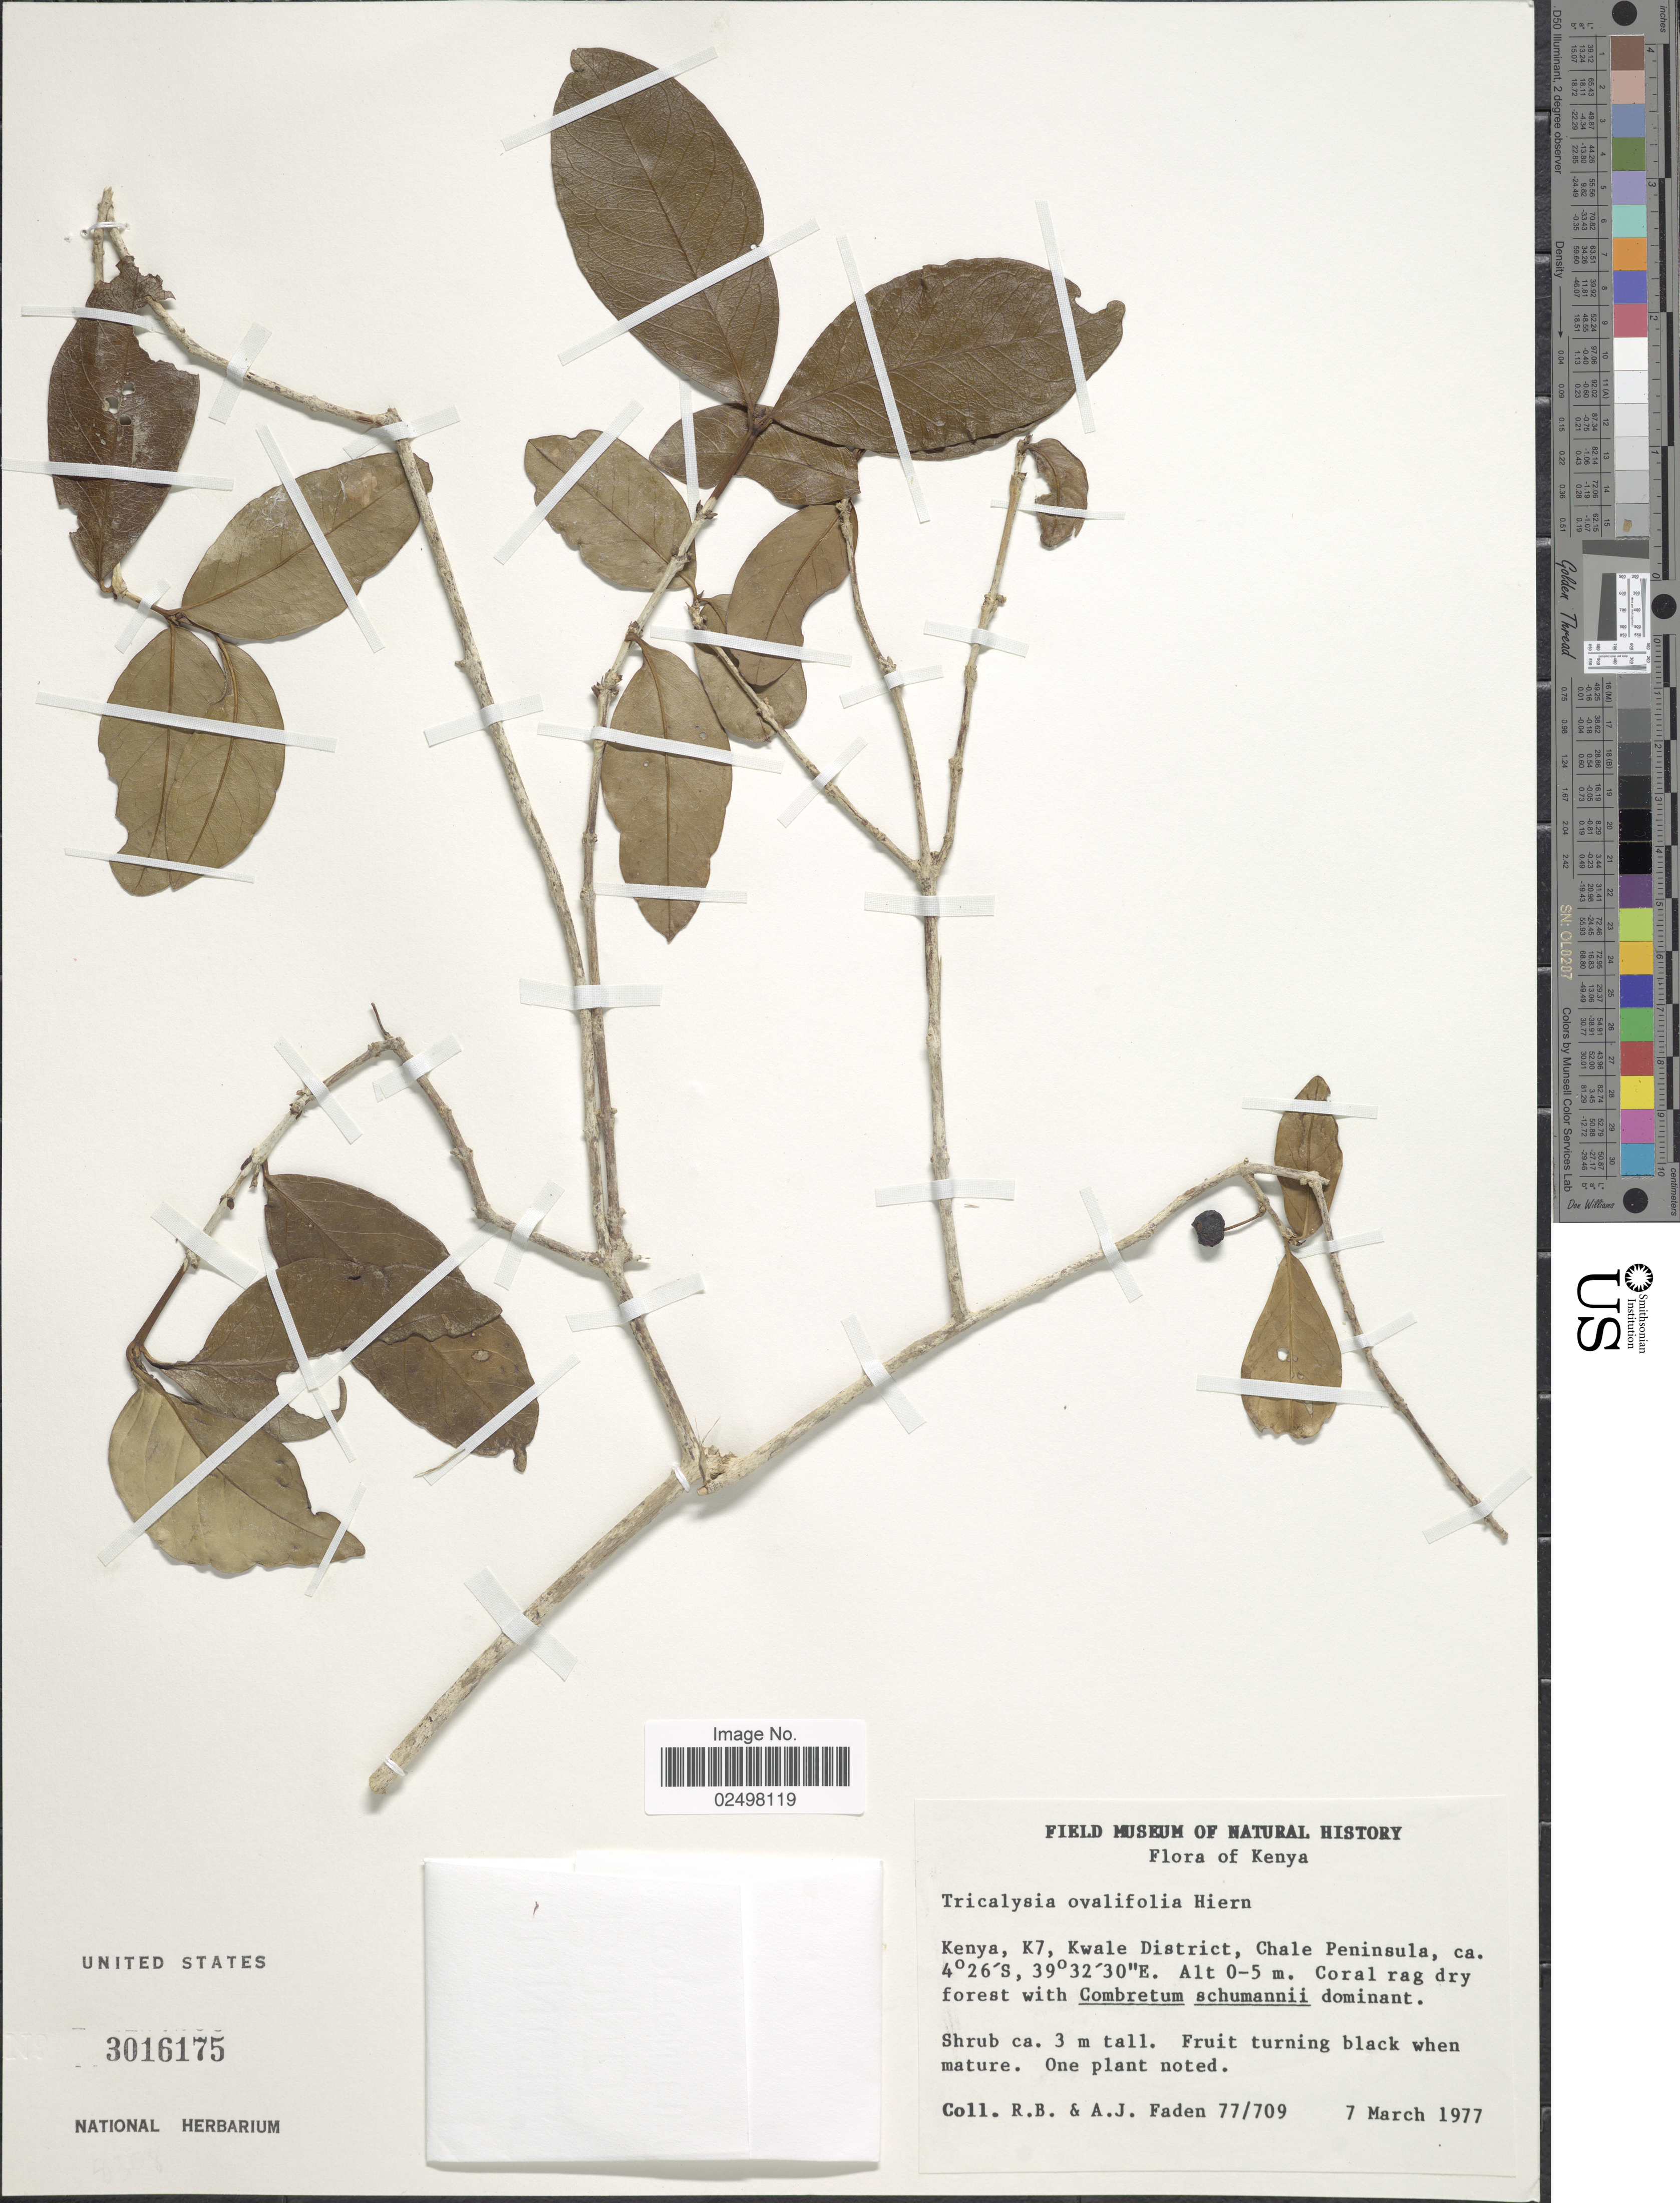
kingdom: Plantae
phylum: Tracheophyta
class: Magnoliopsida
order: Gentianales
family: Rubiaceae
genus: Tricalysia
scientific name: Tricalysia ovalifolia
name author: Hiern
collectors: R. B. Faden & A. J. Faden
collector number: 77/709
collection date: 1977-03-07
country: Kenya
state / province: Kwale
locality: K7, Chale Peninsula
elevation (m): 0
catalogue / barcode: US 3016175